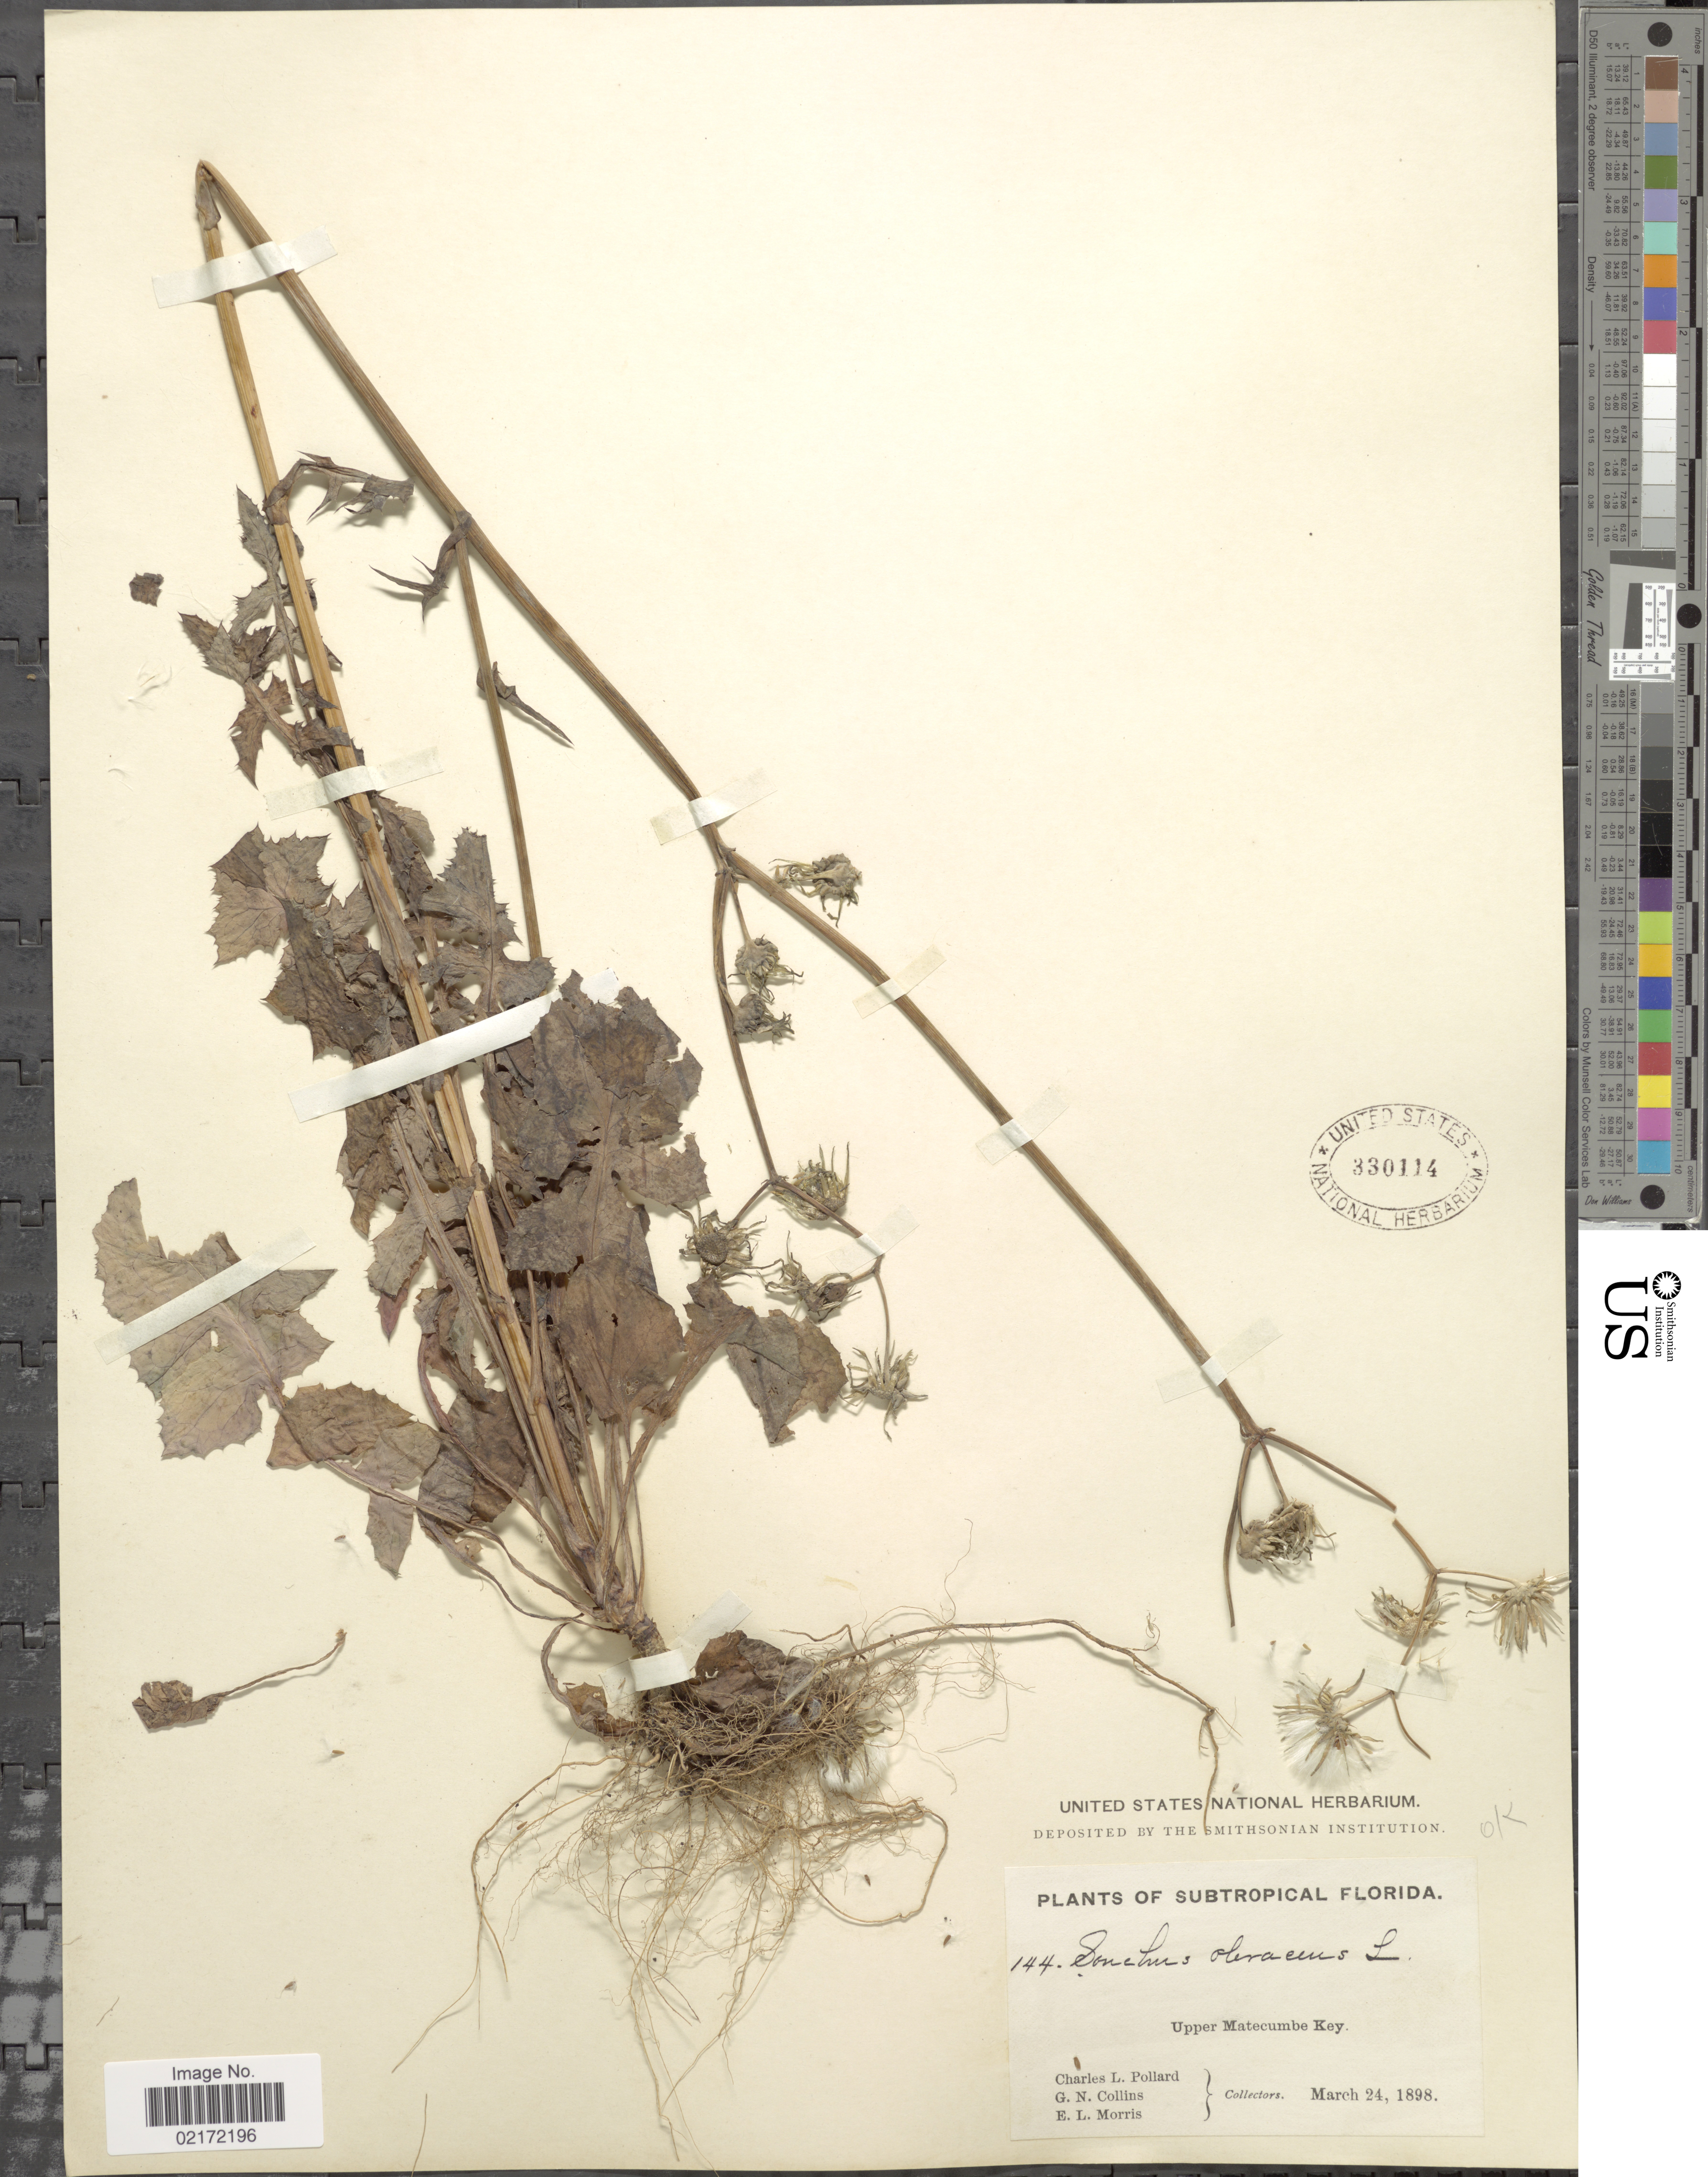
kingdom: Plantae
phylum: Tracheophyta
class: Magnoliopsida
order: Asterales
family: Asteraceae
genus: Sonchus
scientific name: Sonchus oleraceus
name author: L.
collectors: C. L. Pollard, G. Collins & E. Morris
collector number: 144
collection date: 1898-03-24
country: United States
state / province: Florida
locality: Subtropical Florida. Upper Matecumbe key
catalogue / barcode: US 330114